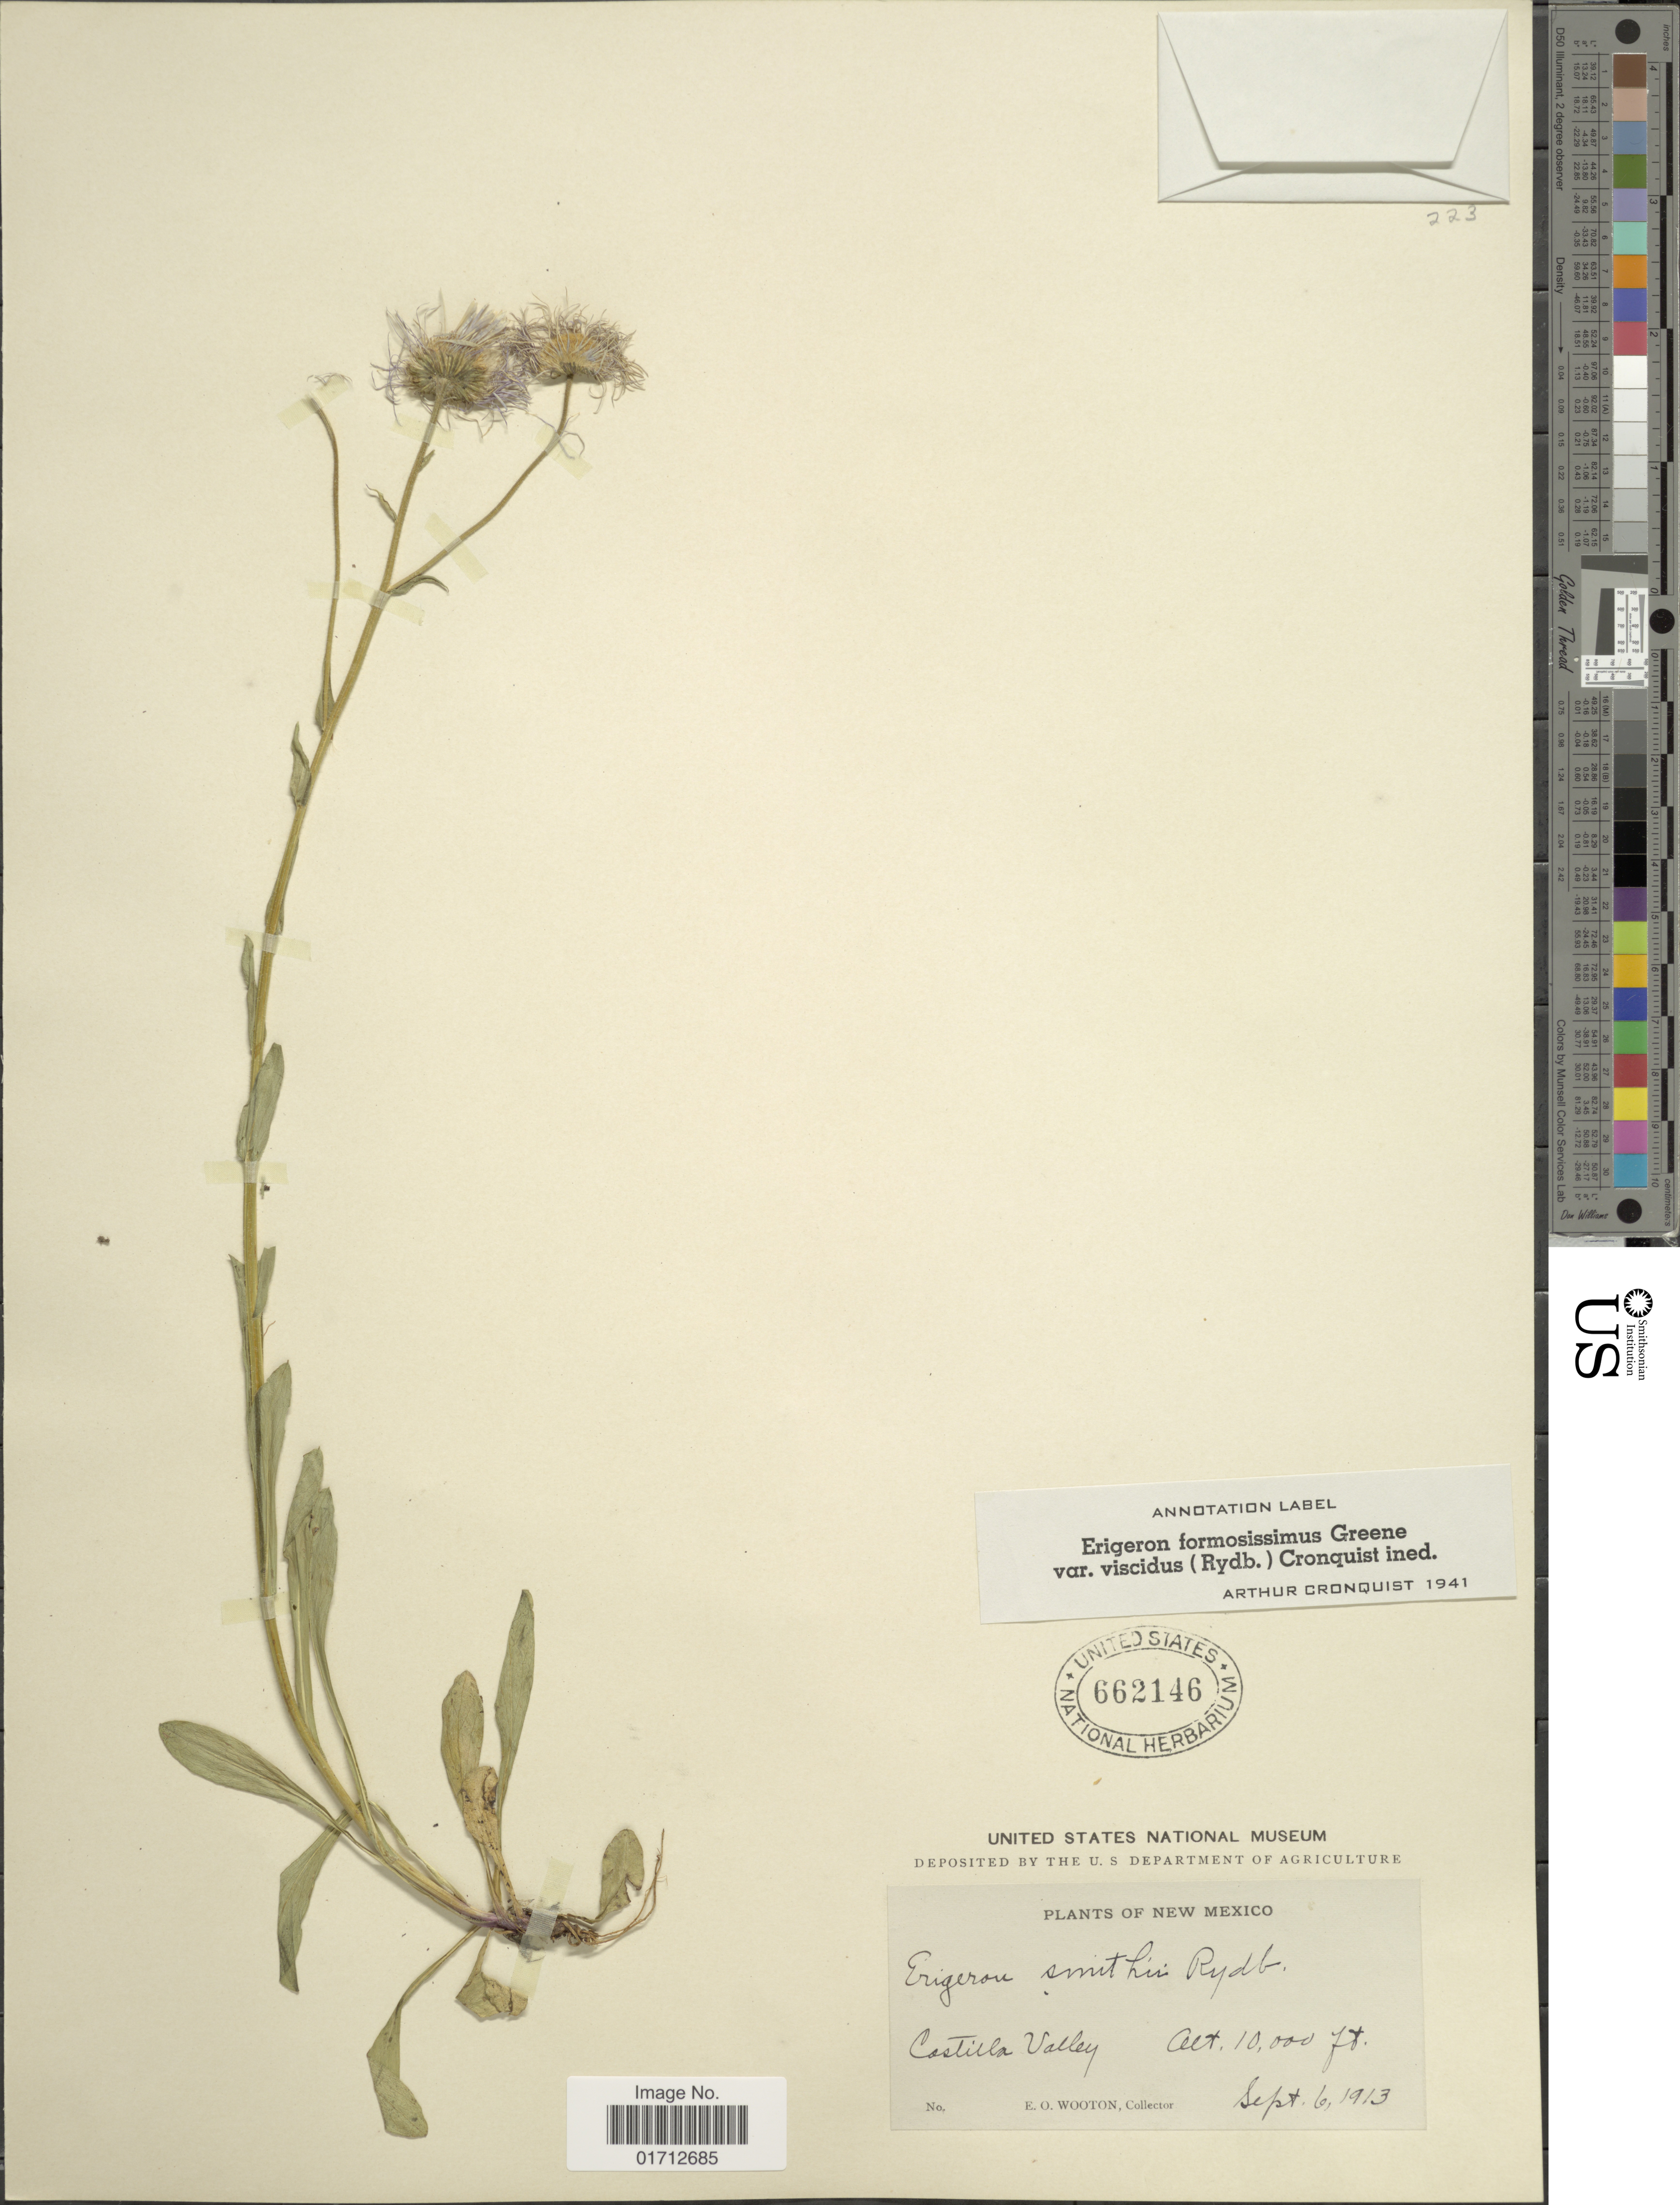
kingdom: Plantae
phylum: Tracheophyta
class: Magnoliopsida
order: Asterales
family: Asteraceae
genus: Erigeron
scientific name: Erigeron formosissimus var. viscidus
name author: (Rydb.) Cronq.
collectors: E. O. Wooton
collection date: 1913-09-06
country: United States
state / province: New Mexico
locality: Costilla Valley.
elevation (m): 3048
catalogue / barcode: US 662146